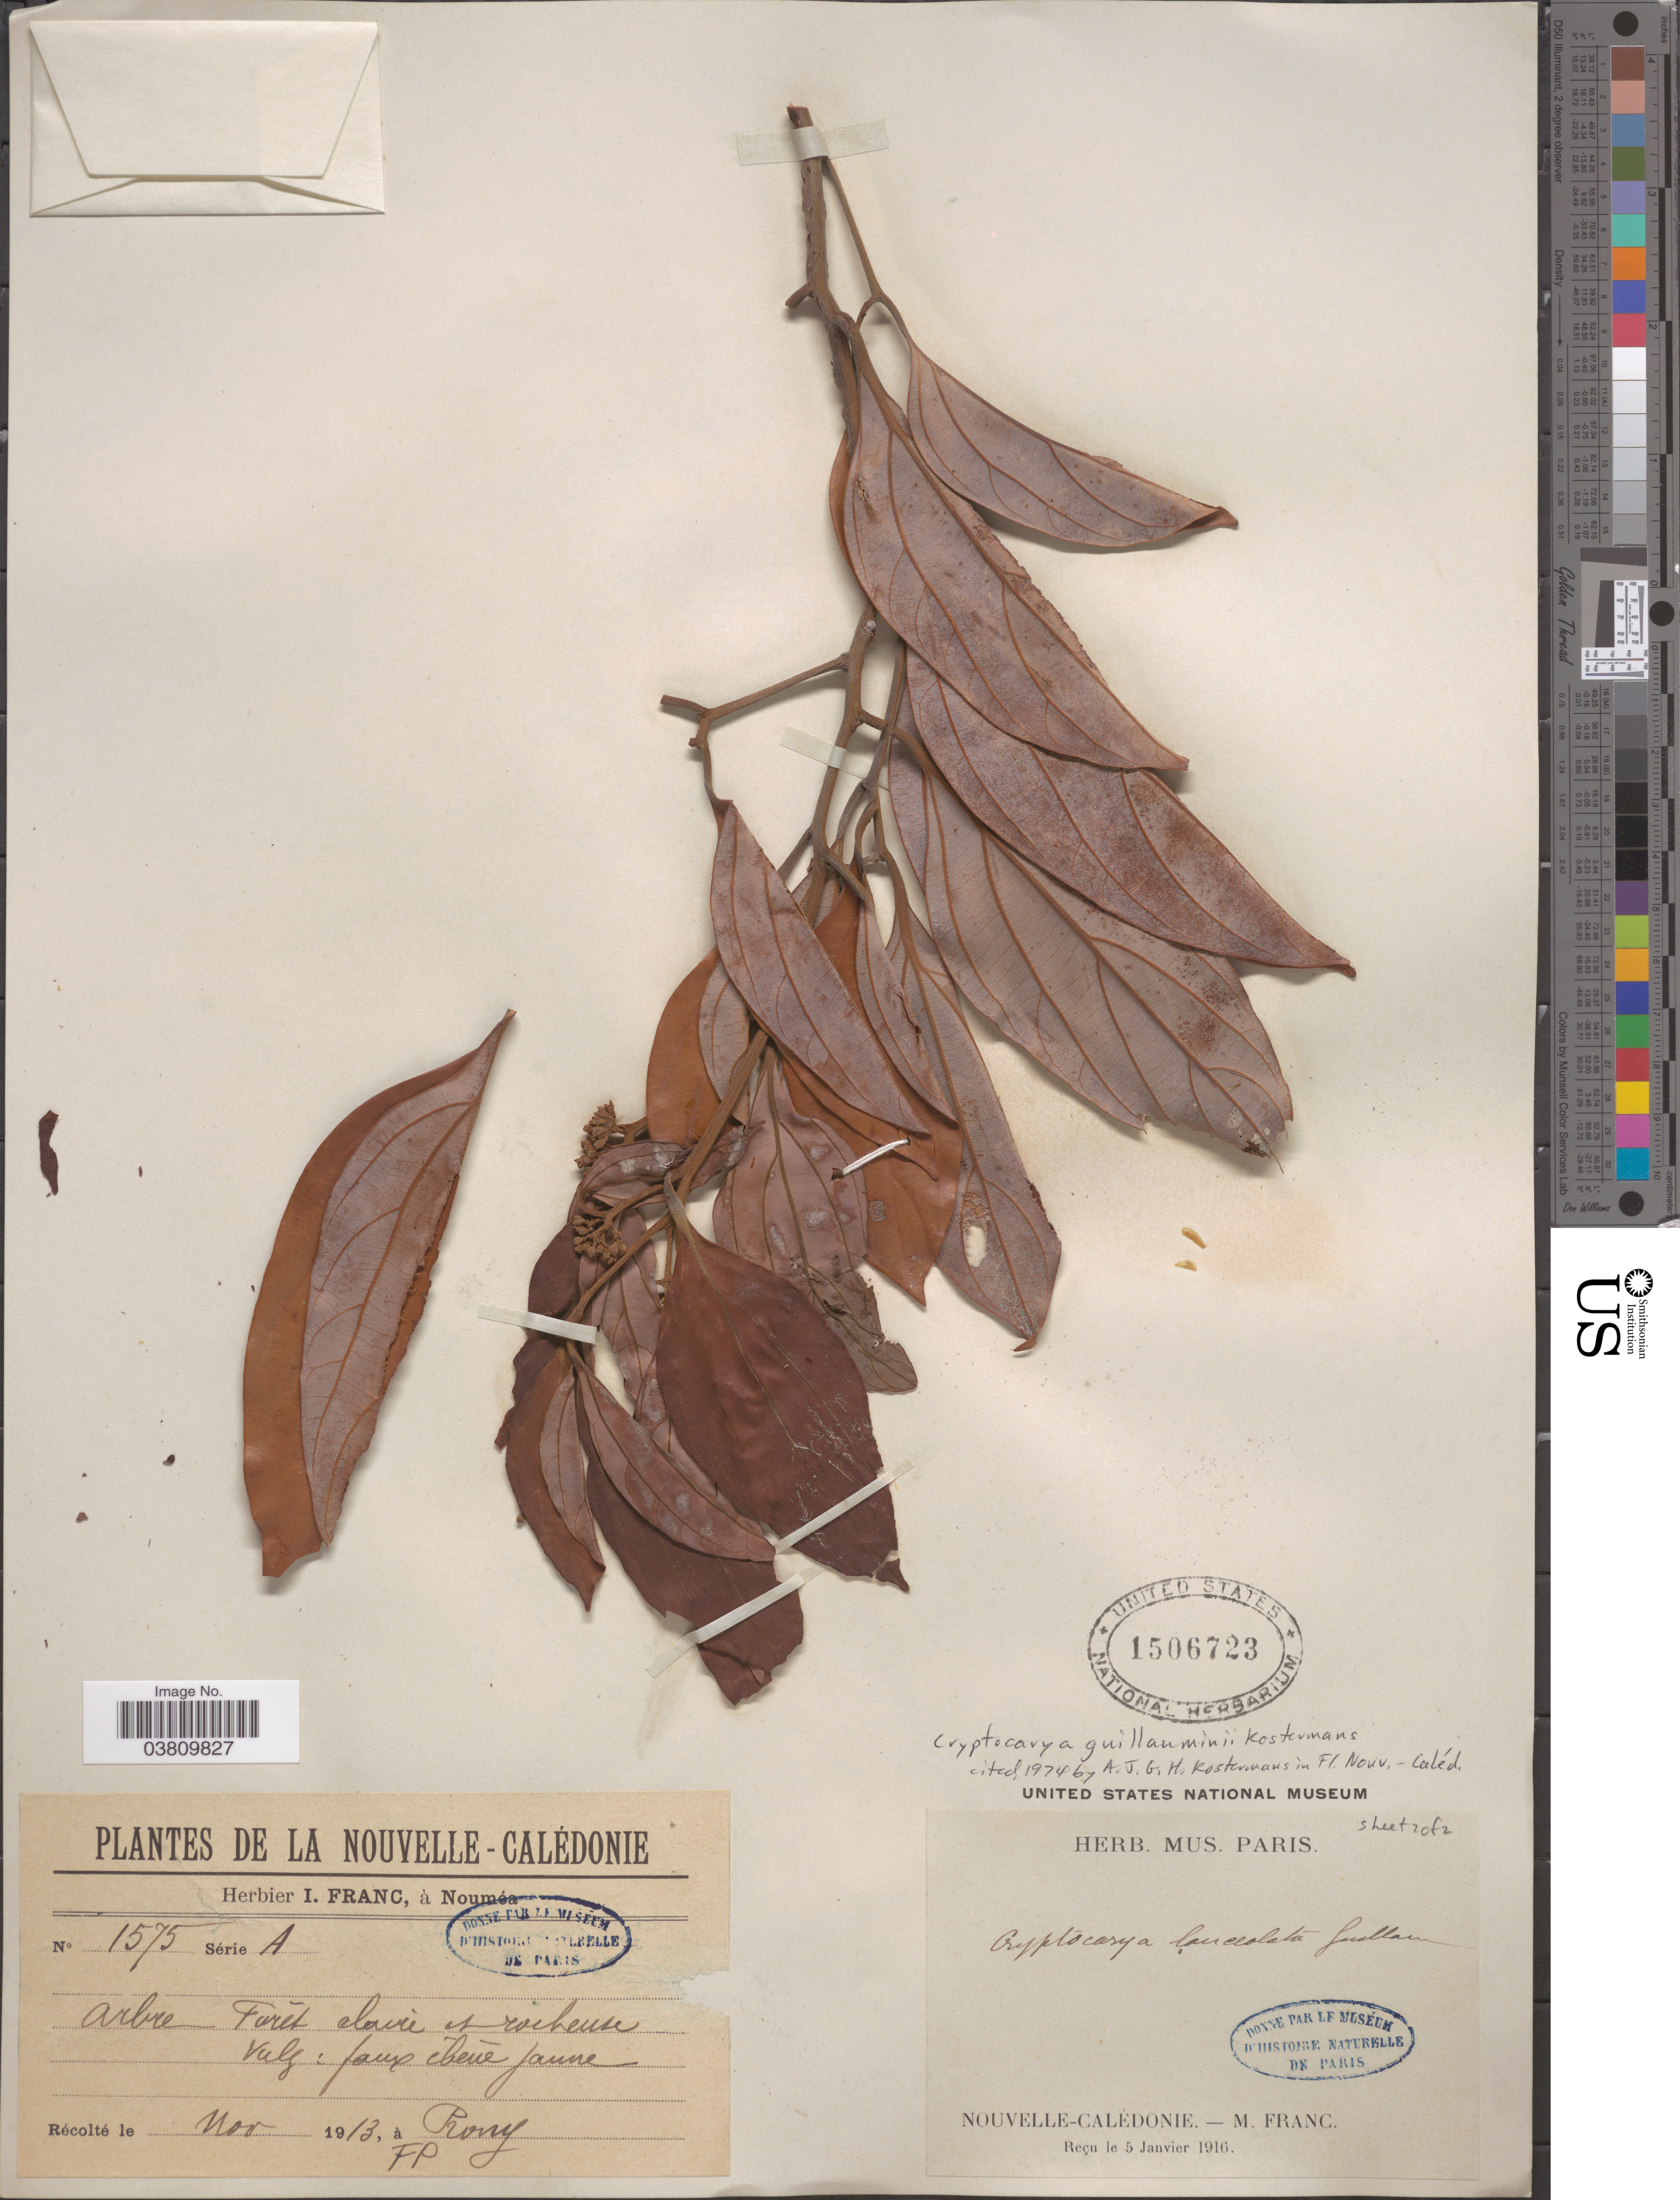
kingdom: Plantae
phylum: Tracheophyta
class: Magnoliopsida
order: Laurales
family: Lauraceae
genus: Cryptocarya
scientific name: Cryptocarya guillauminii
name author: Kosterm.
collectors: -. Prony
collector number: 1575 Série A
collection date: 1913-11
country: New Caledonia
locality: Nouvelle-Calédonie. Vulg: Faux ebéne Janne.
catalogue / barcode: US 1506723